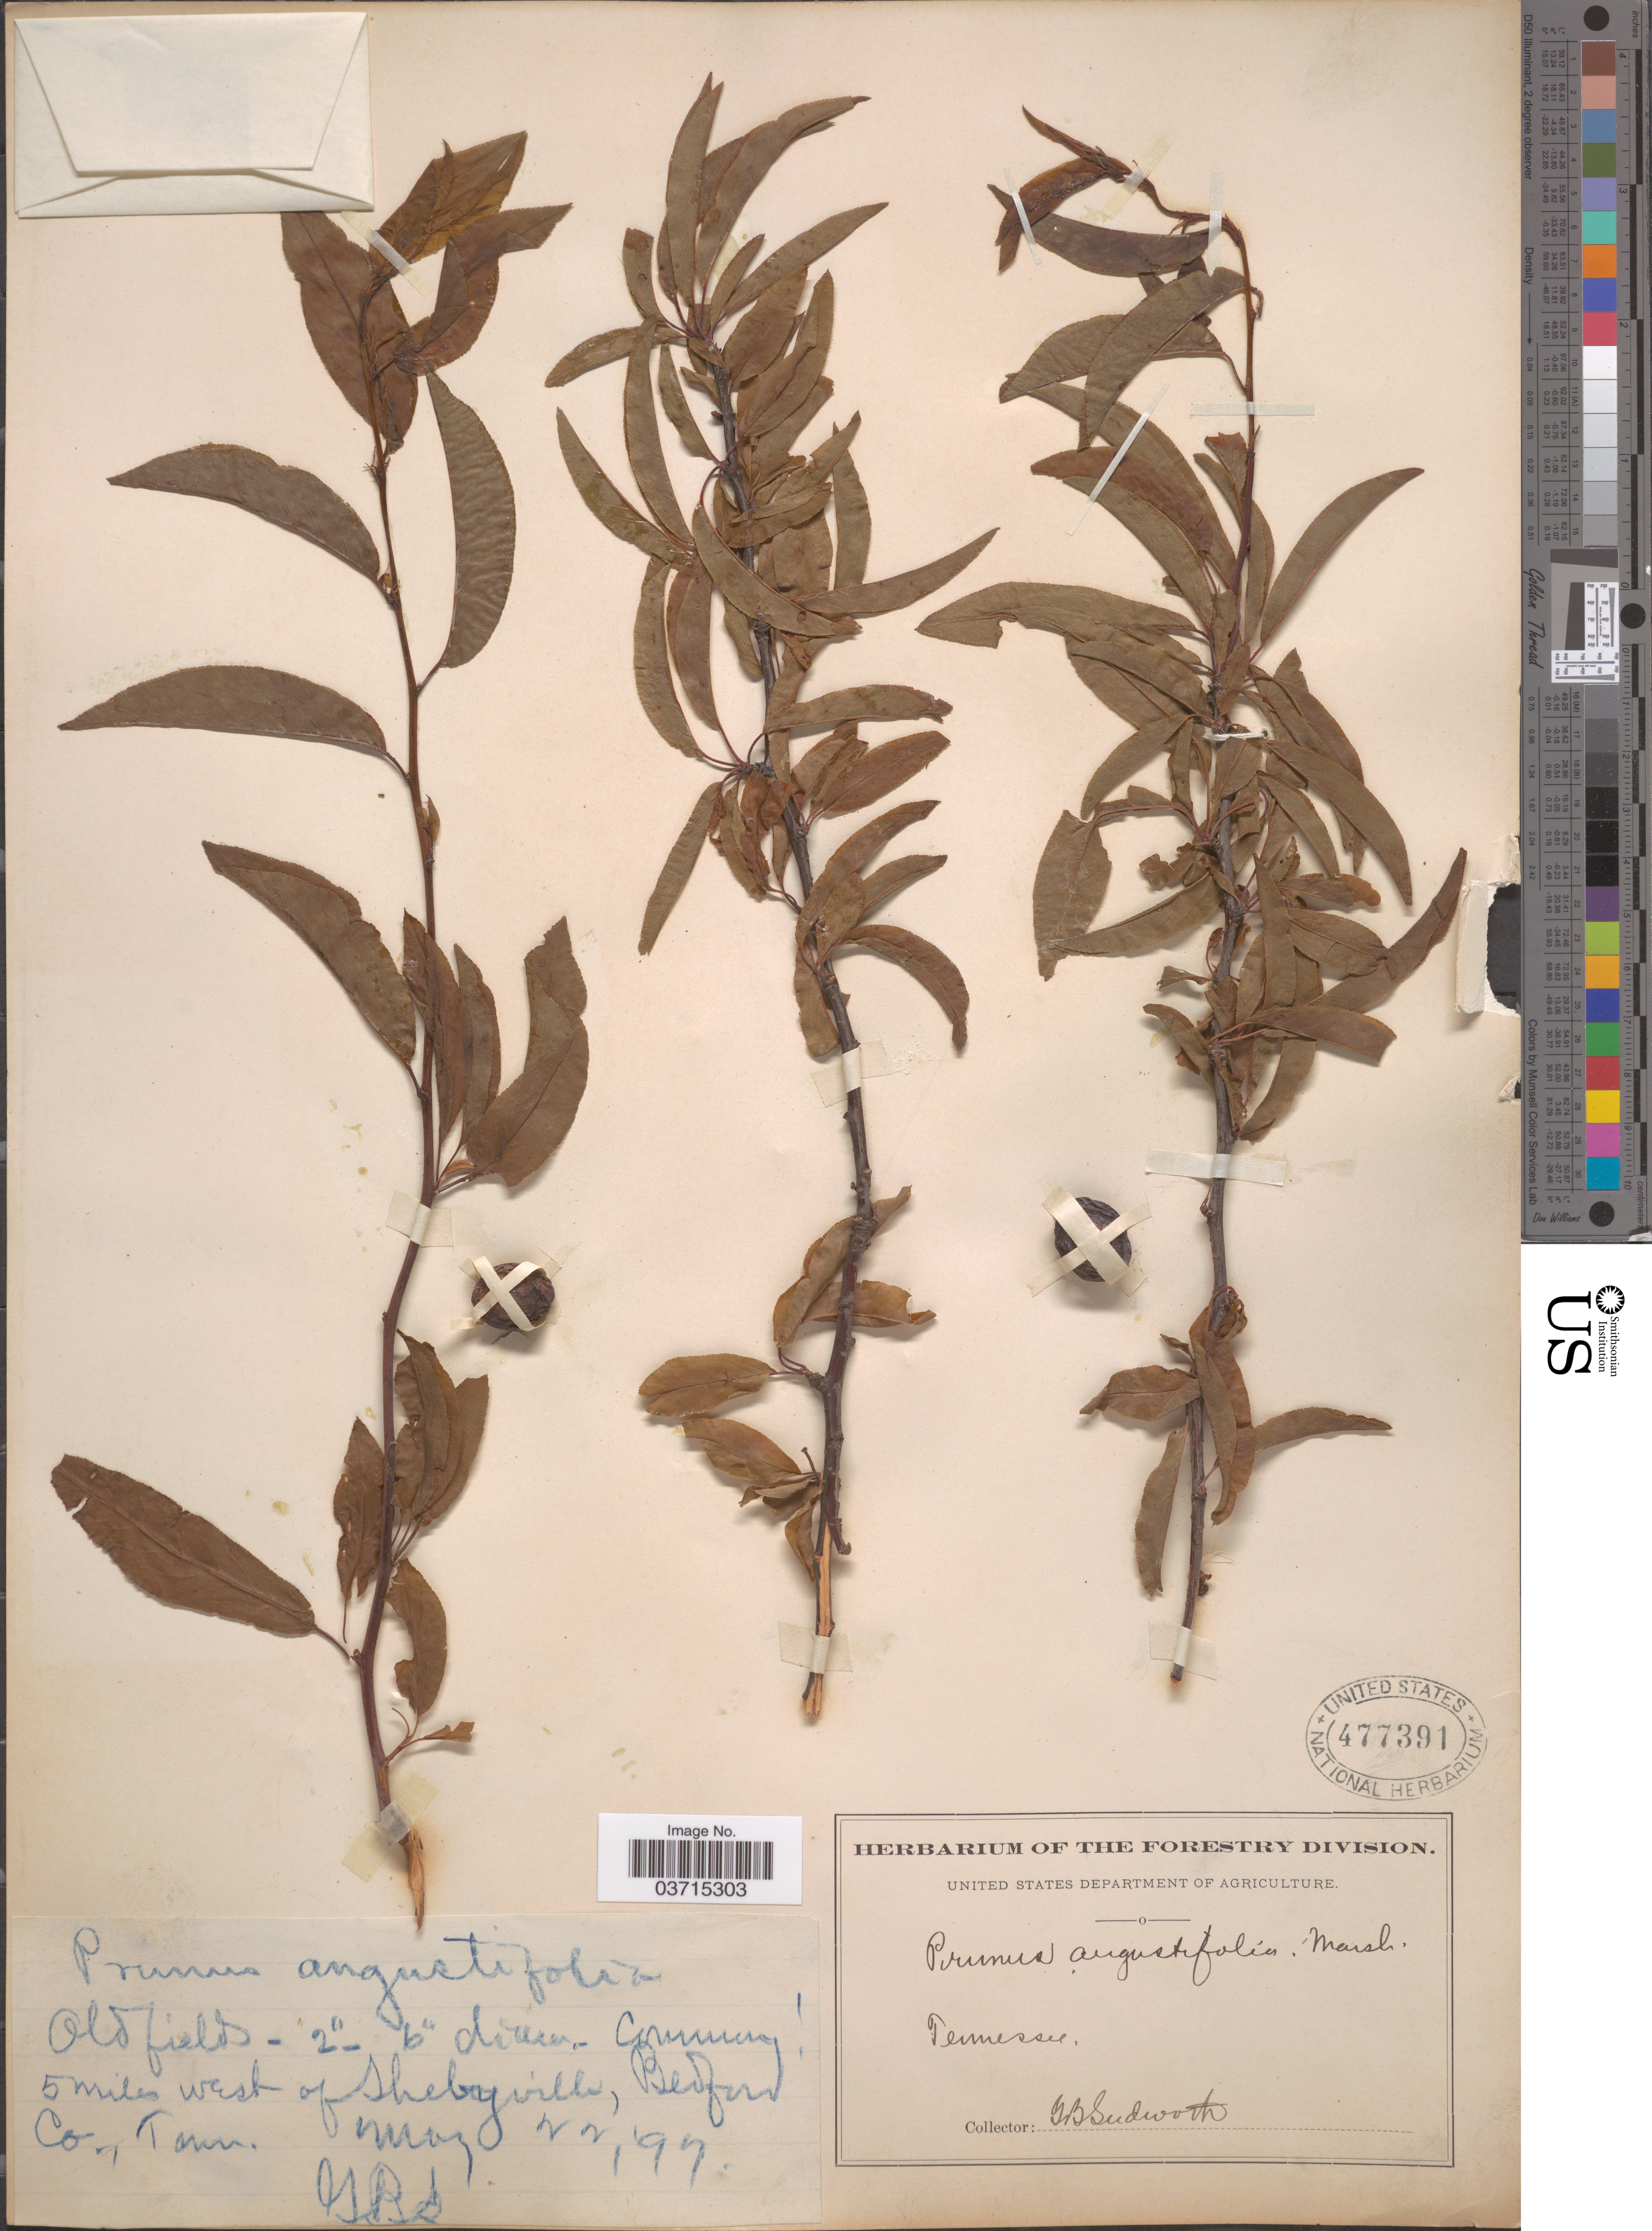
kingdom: Plantae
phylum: Tracheophyta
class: Magnoliopsida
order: Rosales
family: Rosaceae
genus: Prunus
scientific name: Prunus angustifolia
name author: Marshall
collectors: G. B. Sudworth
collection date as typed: Transcribed d/m/y: 22/5/97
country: United States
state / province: Tennessee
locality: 5 miles west of Shelbyville, Bedford Co.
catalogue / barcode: US 477391